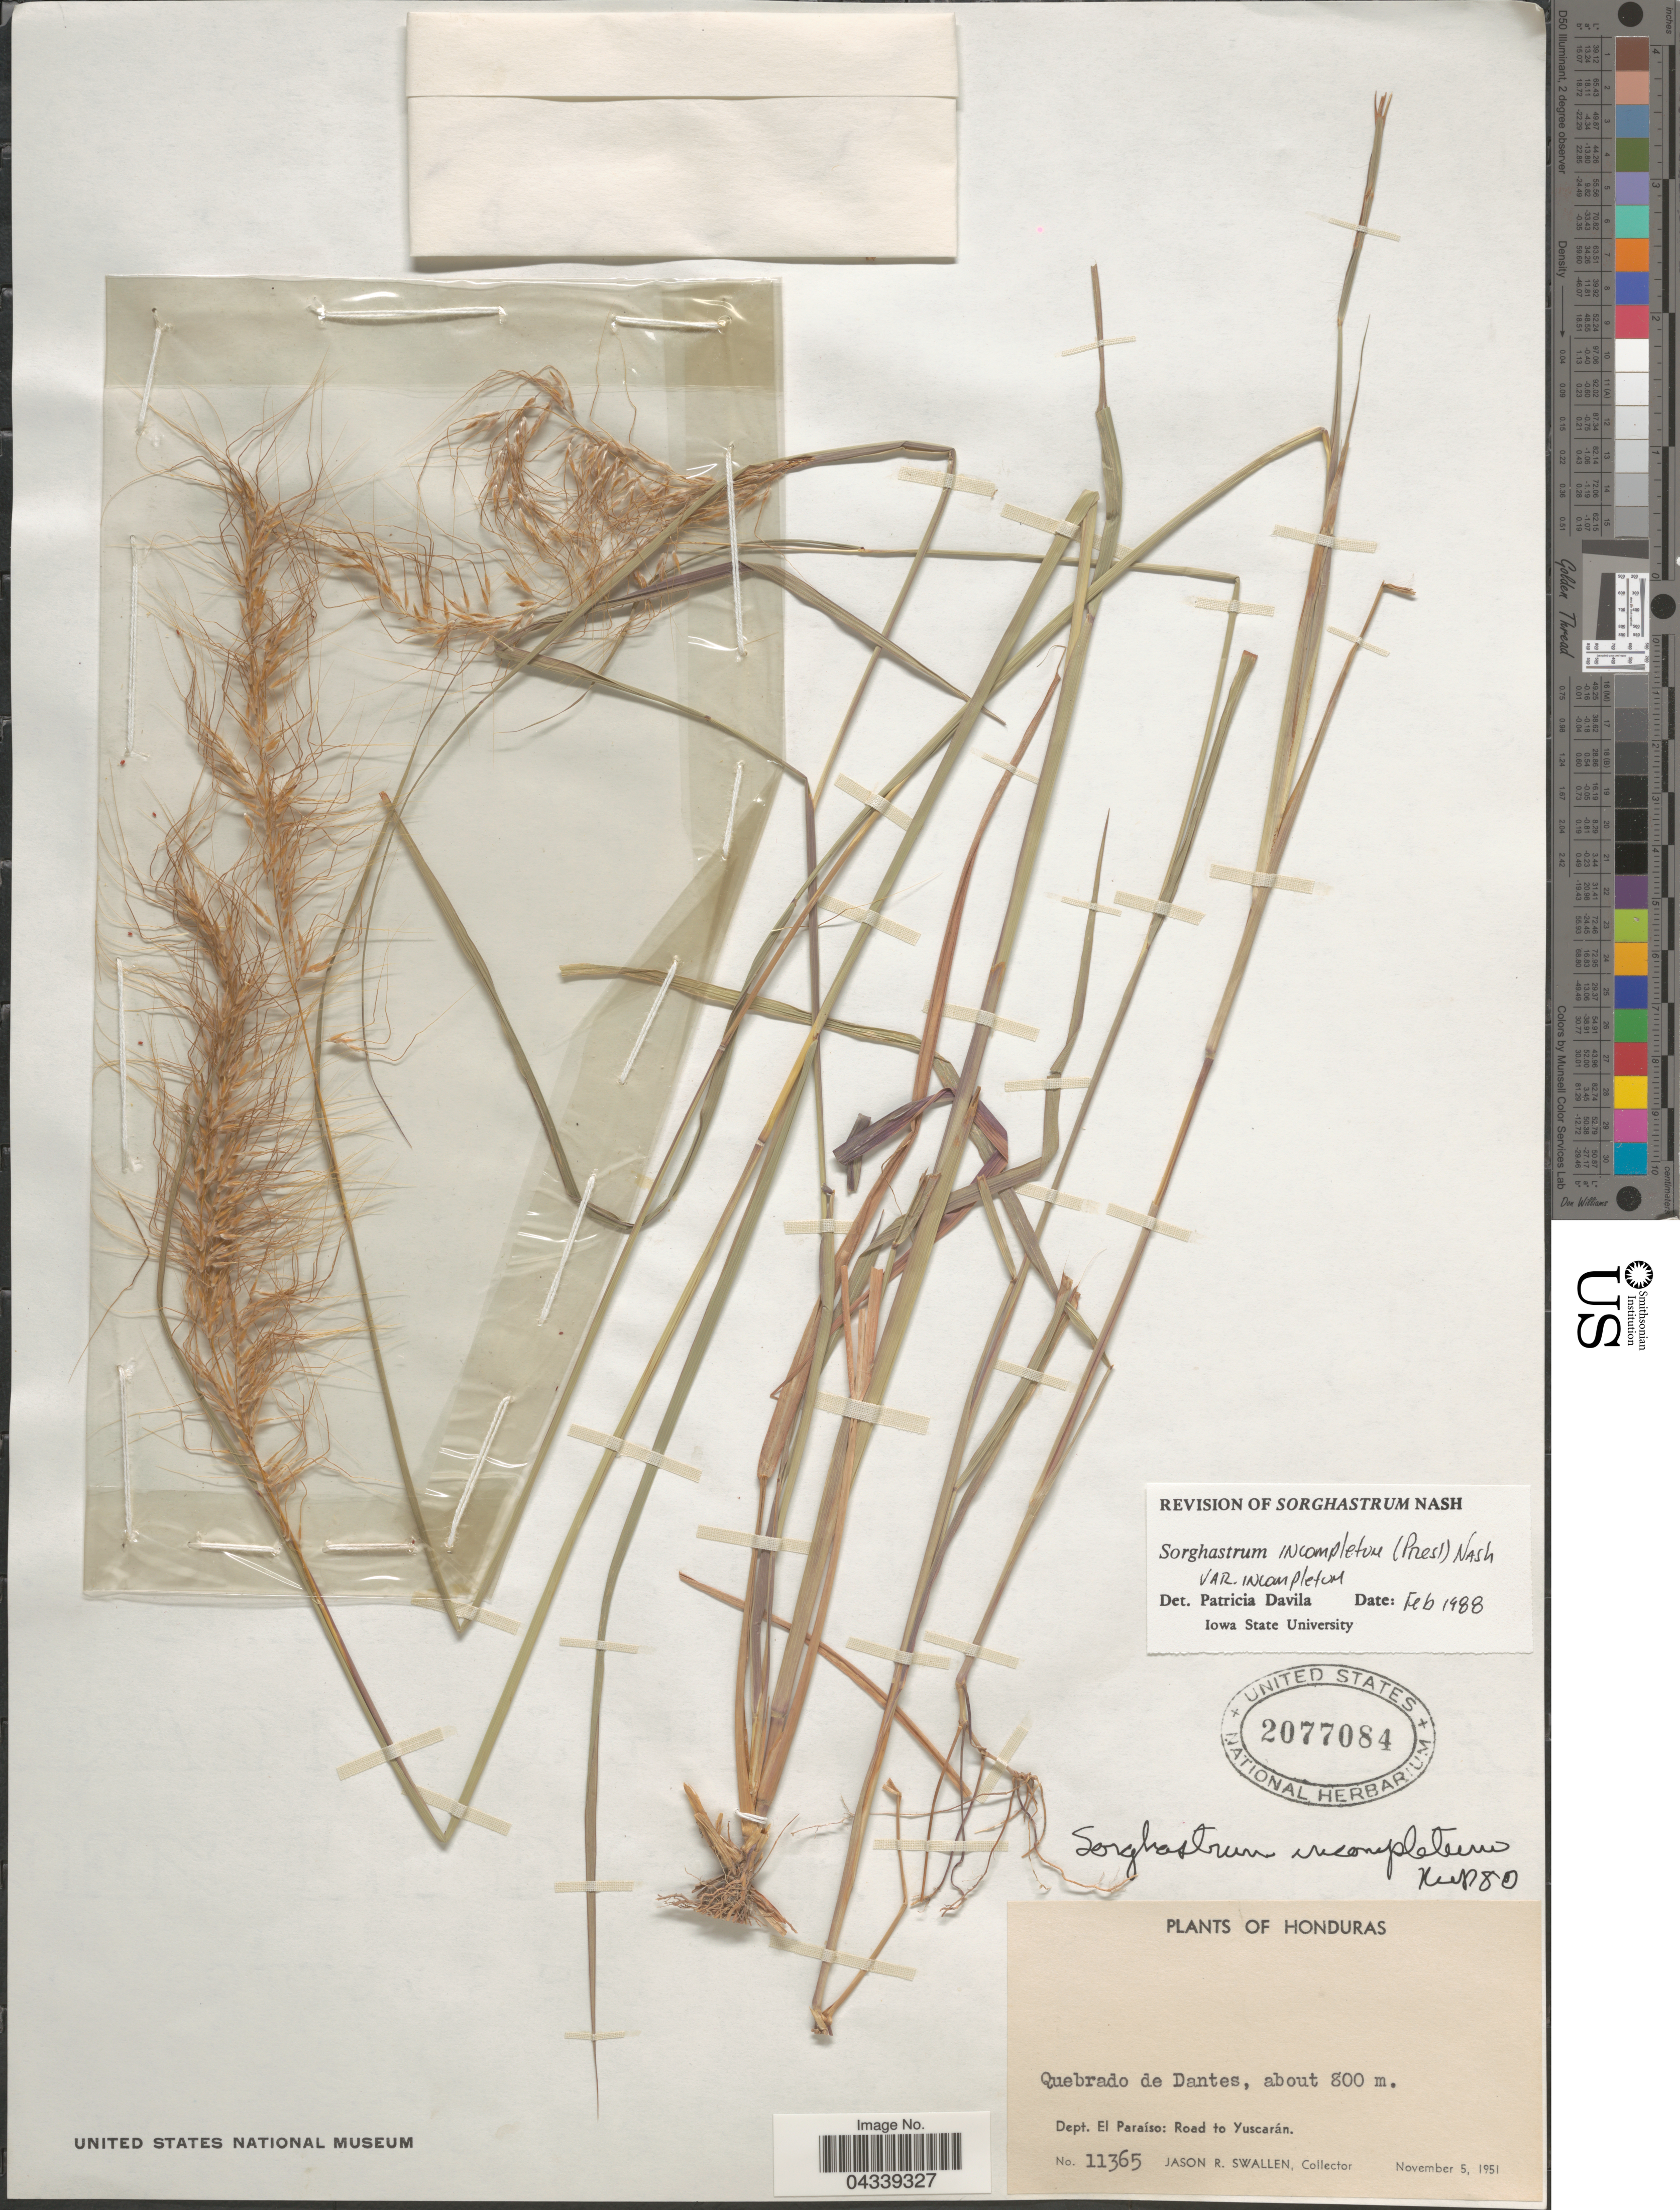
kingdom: Plantae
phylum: Tracheophyta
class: Liliopsida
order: Poales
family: Poaceae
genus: Sorghastrum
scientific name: Sorghastrum incompletum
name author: (J. Presl) Nash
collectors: J. R. Swallen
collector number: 11365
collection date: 1951-11-05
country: Honduras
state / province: El Paraiso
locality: Quebrado de Dantes. Dept. El Paraíso: Road to Yuscarán.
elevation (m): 800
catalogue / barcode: US 2077084